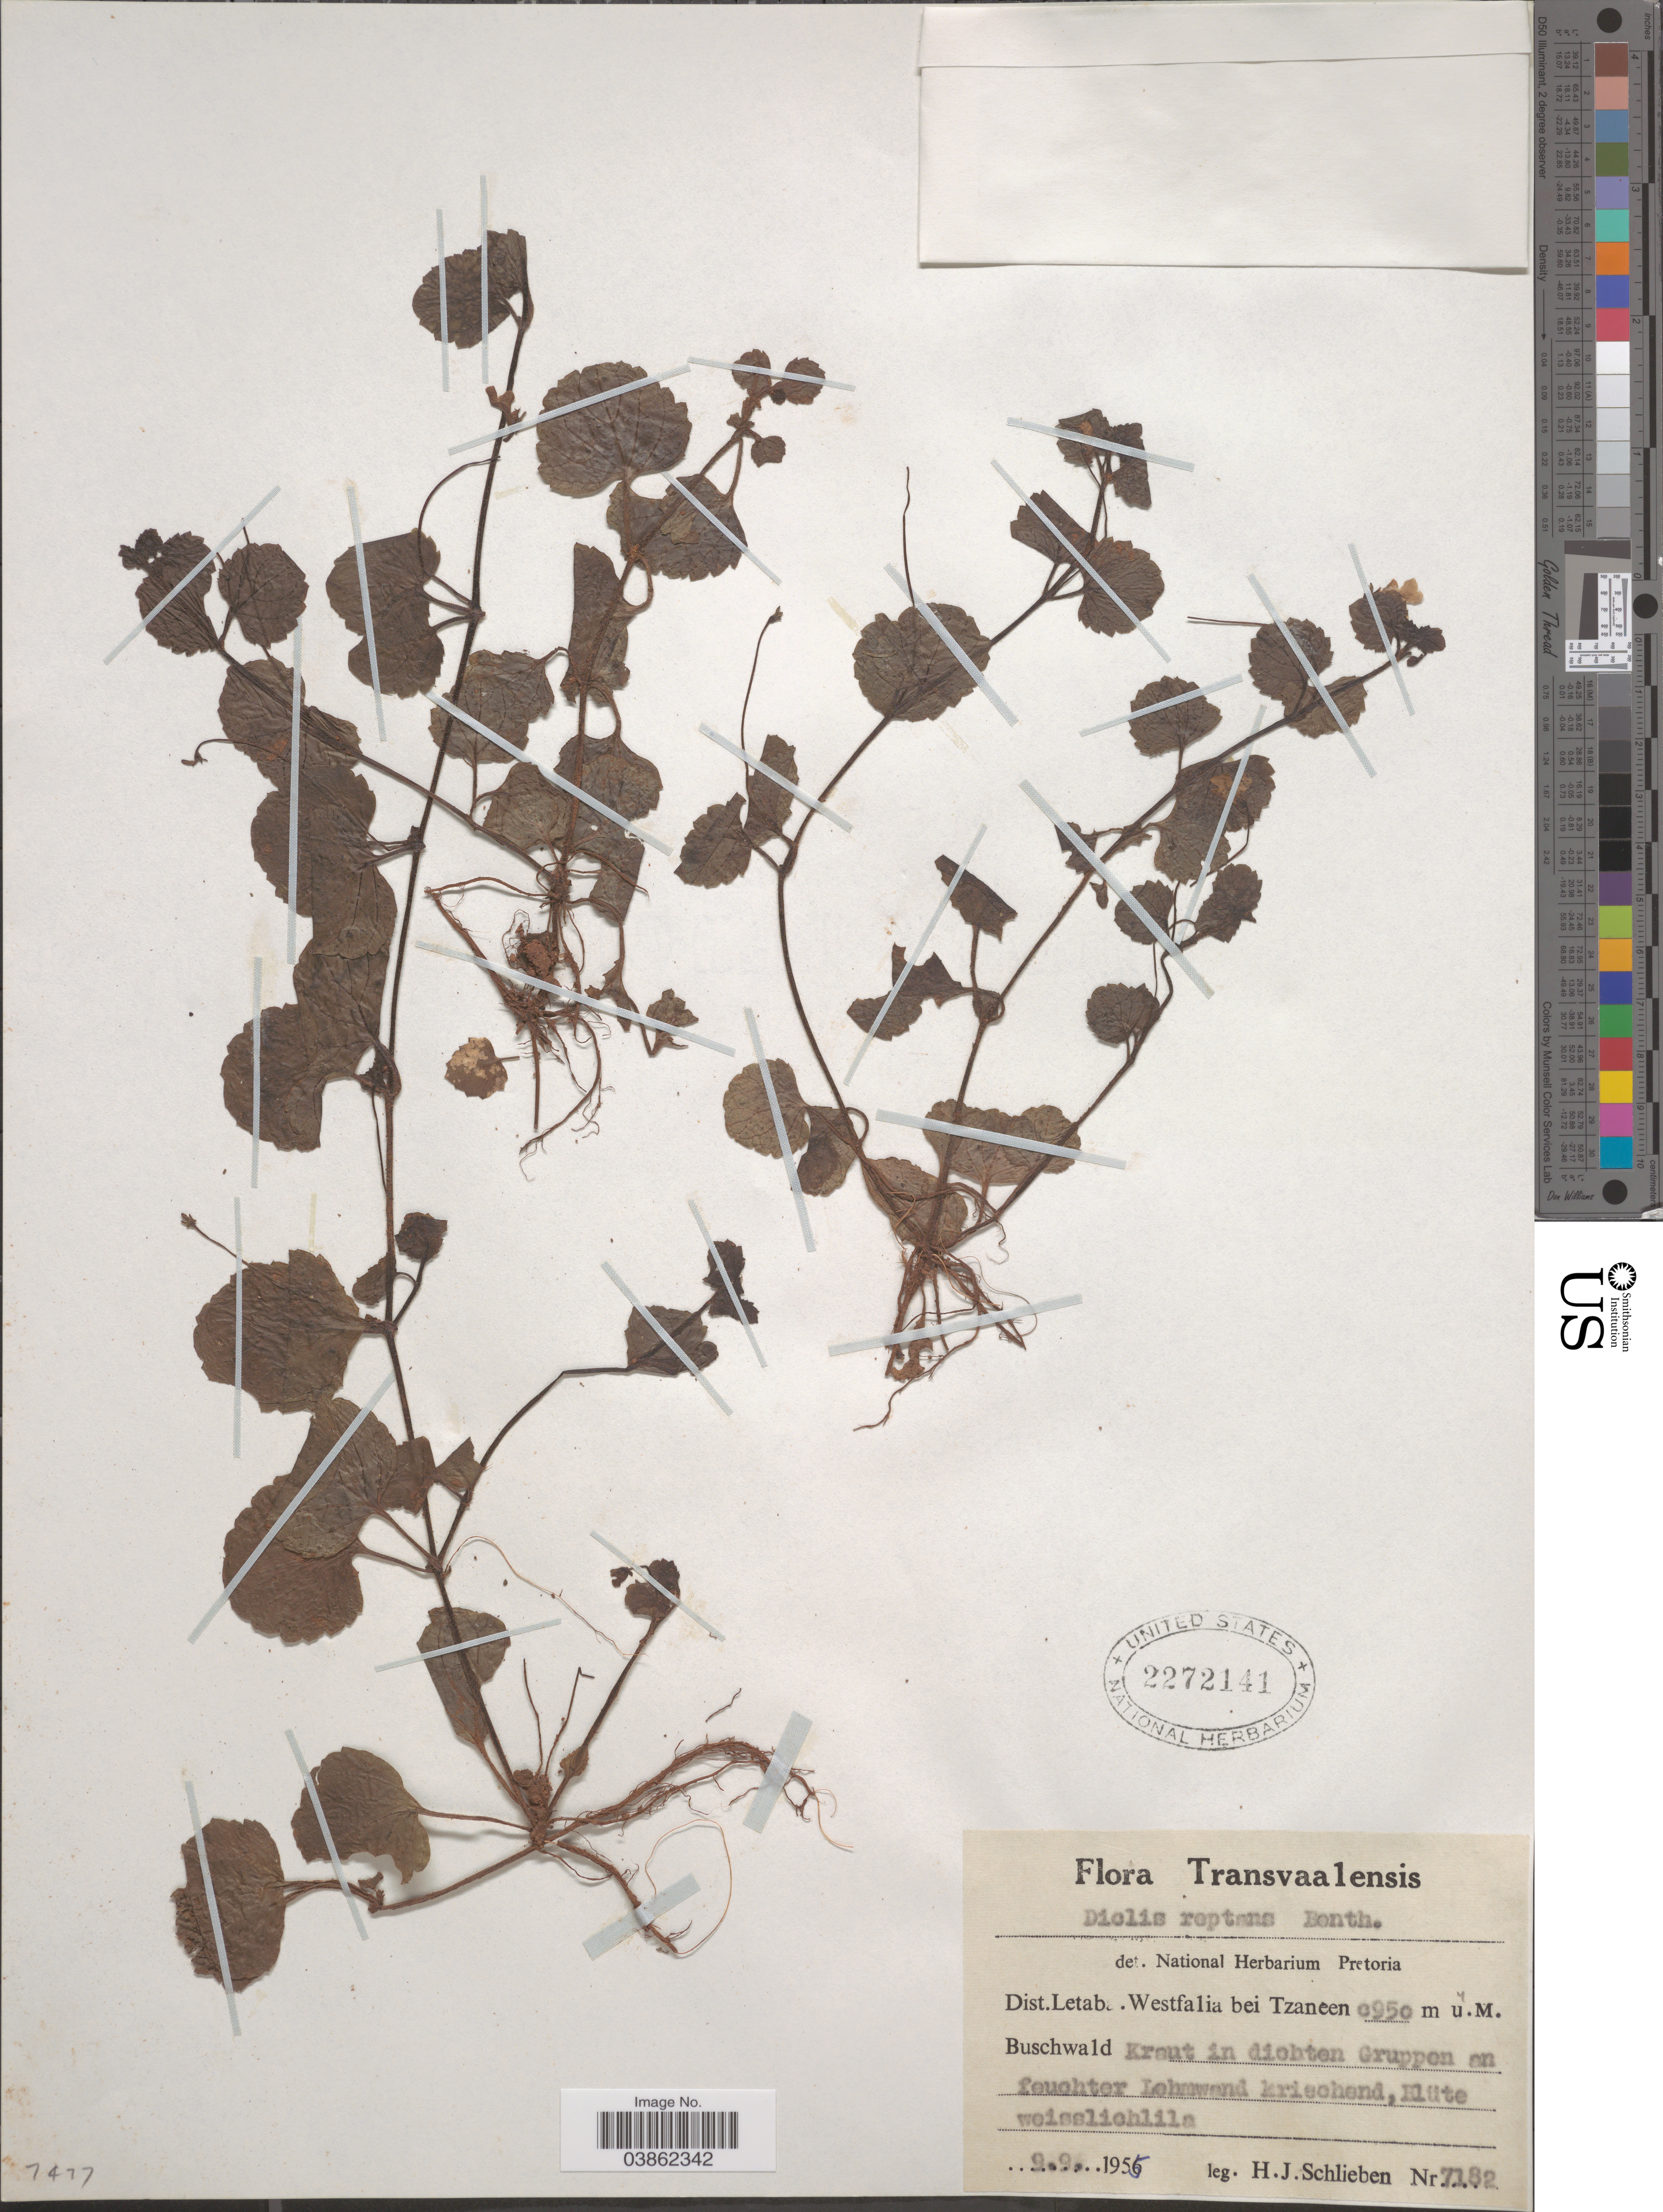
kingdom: Plantae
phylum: Tracheophyta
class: Magnoliopsida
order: Lamiales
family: Scrophulariaceae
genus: Diclis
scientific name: Diclis reptans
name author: Benth.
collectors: H. J. Schlieben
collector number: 7182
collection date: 1955-09-09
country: South Africa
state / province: Limpopo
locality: Transvaalensis. Dist. Letaba. Westfalia bei Tzaneen.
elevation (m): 950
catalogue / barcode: US 2272141